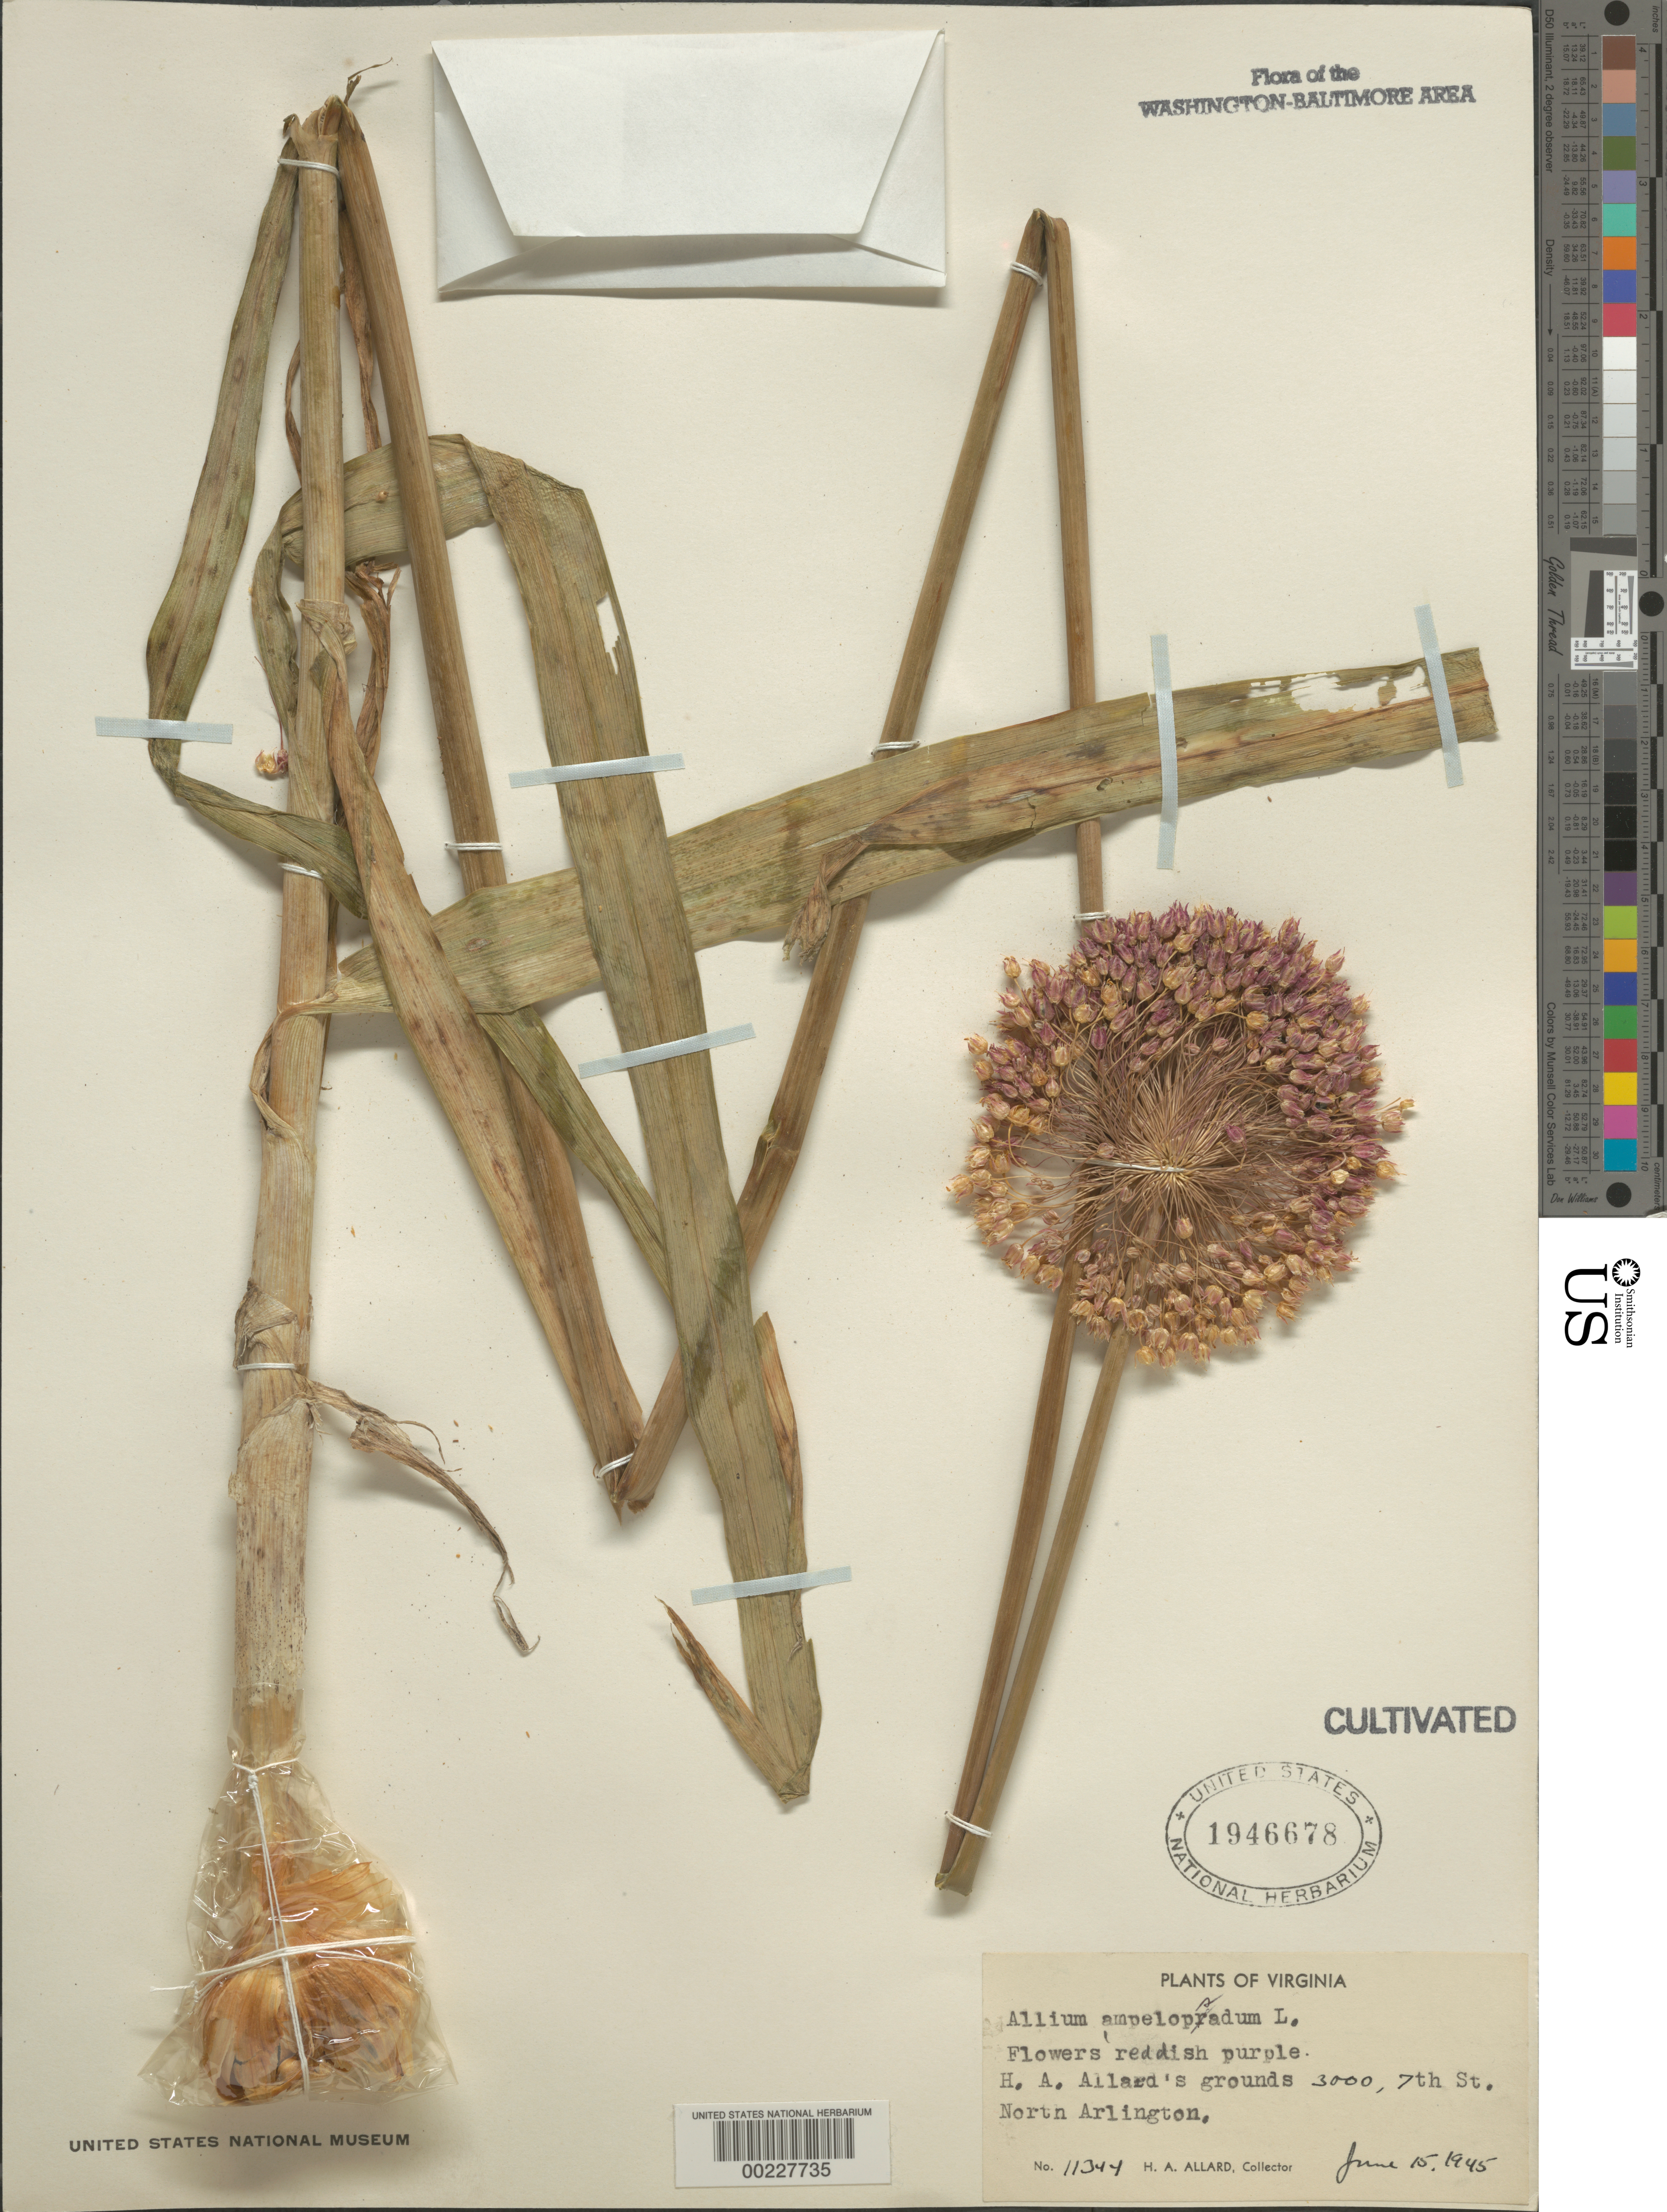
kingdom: Plantae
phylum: Tracheophyta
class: Liliopsida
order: Asparagales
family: Amaryllidaceae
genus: Allium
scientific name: Allium ampeloprasum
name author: L.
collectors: H. A. Allard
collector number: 11344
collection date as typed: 15 Jun 1945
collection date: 1945-06-15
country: United States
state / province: Virginia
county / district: Arlington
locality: N. Arlington, 3000 7th St, H.A. Allard's grounds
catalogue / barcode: US 1946678